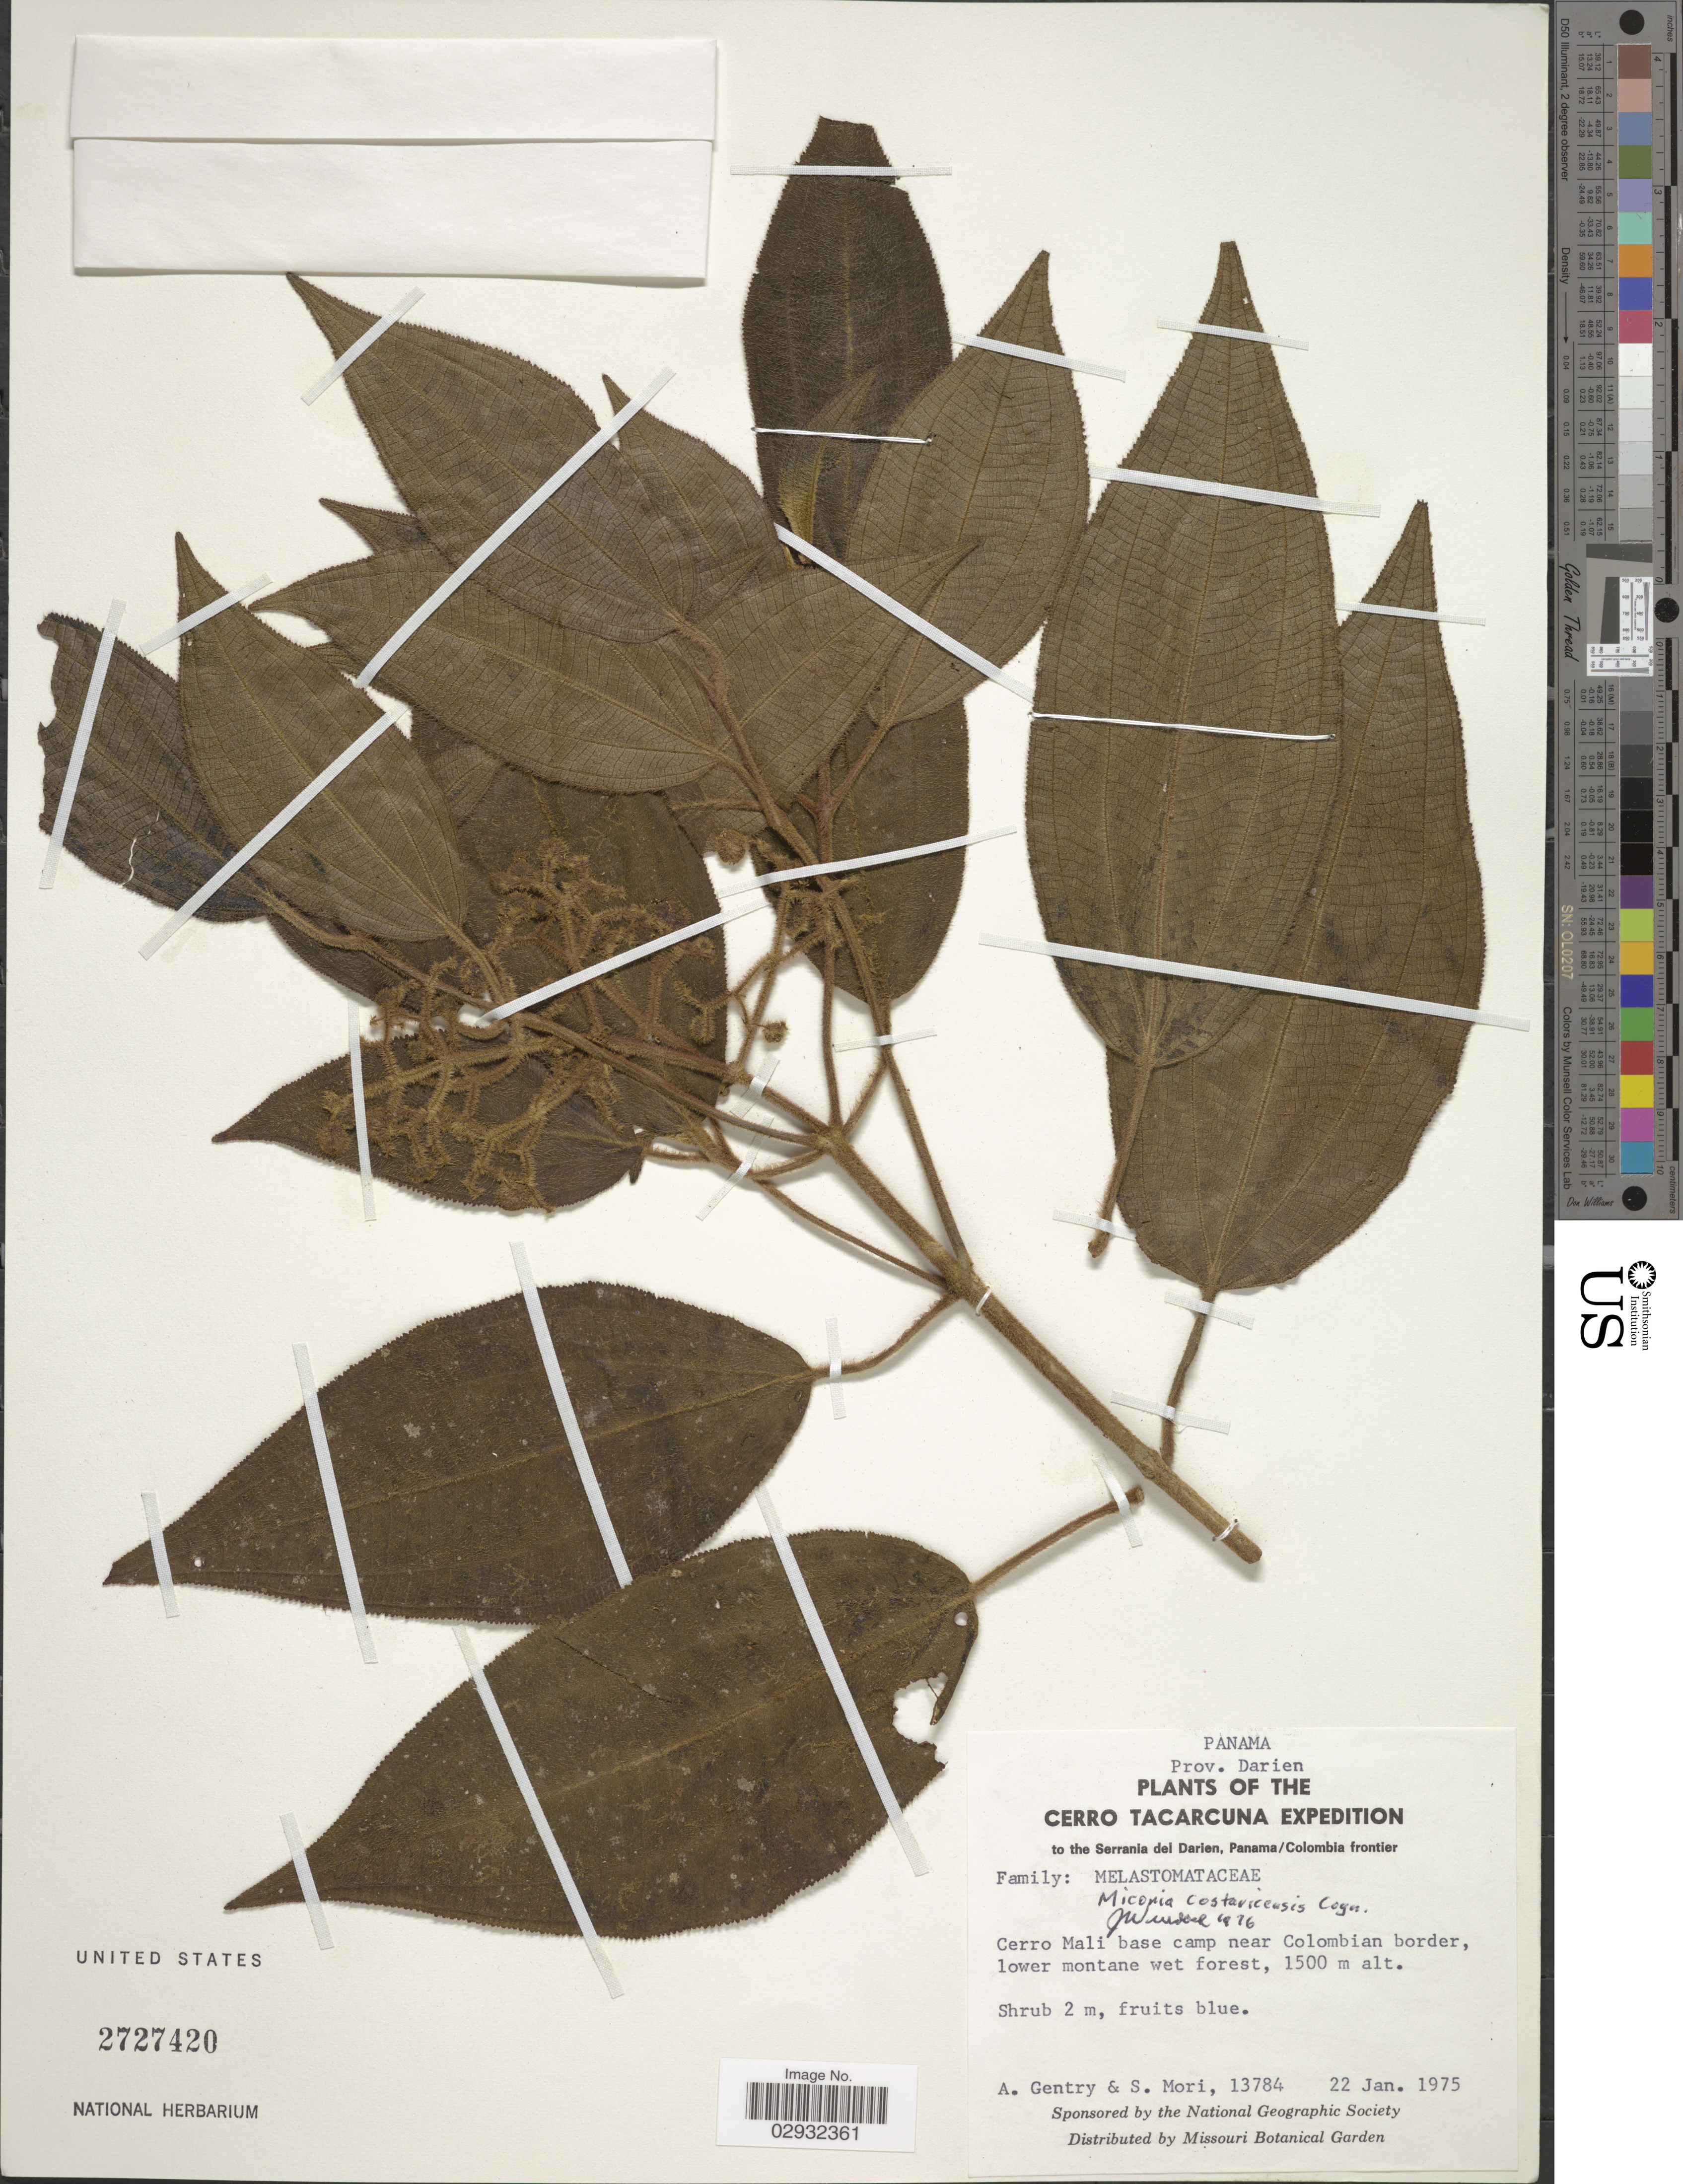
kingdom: Plantae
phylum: Tracheophyta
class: Magnoliopsida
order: Myrtales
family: Melastomataceae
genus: Miconia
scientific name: Miconia costaricensis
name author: Cogn.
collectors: A. H. Gentry & S. Mori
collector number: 13784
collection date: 1975-01-22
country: Panama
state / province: Darién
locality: Cerro Tacarcuna expedition to the Serrania del Darien. Cerro Mali base camp near Colombian border, lower montane wet forest.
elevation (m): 1500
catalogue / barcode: US 2727420